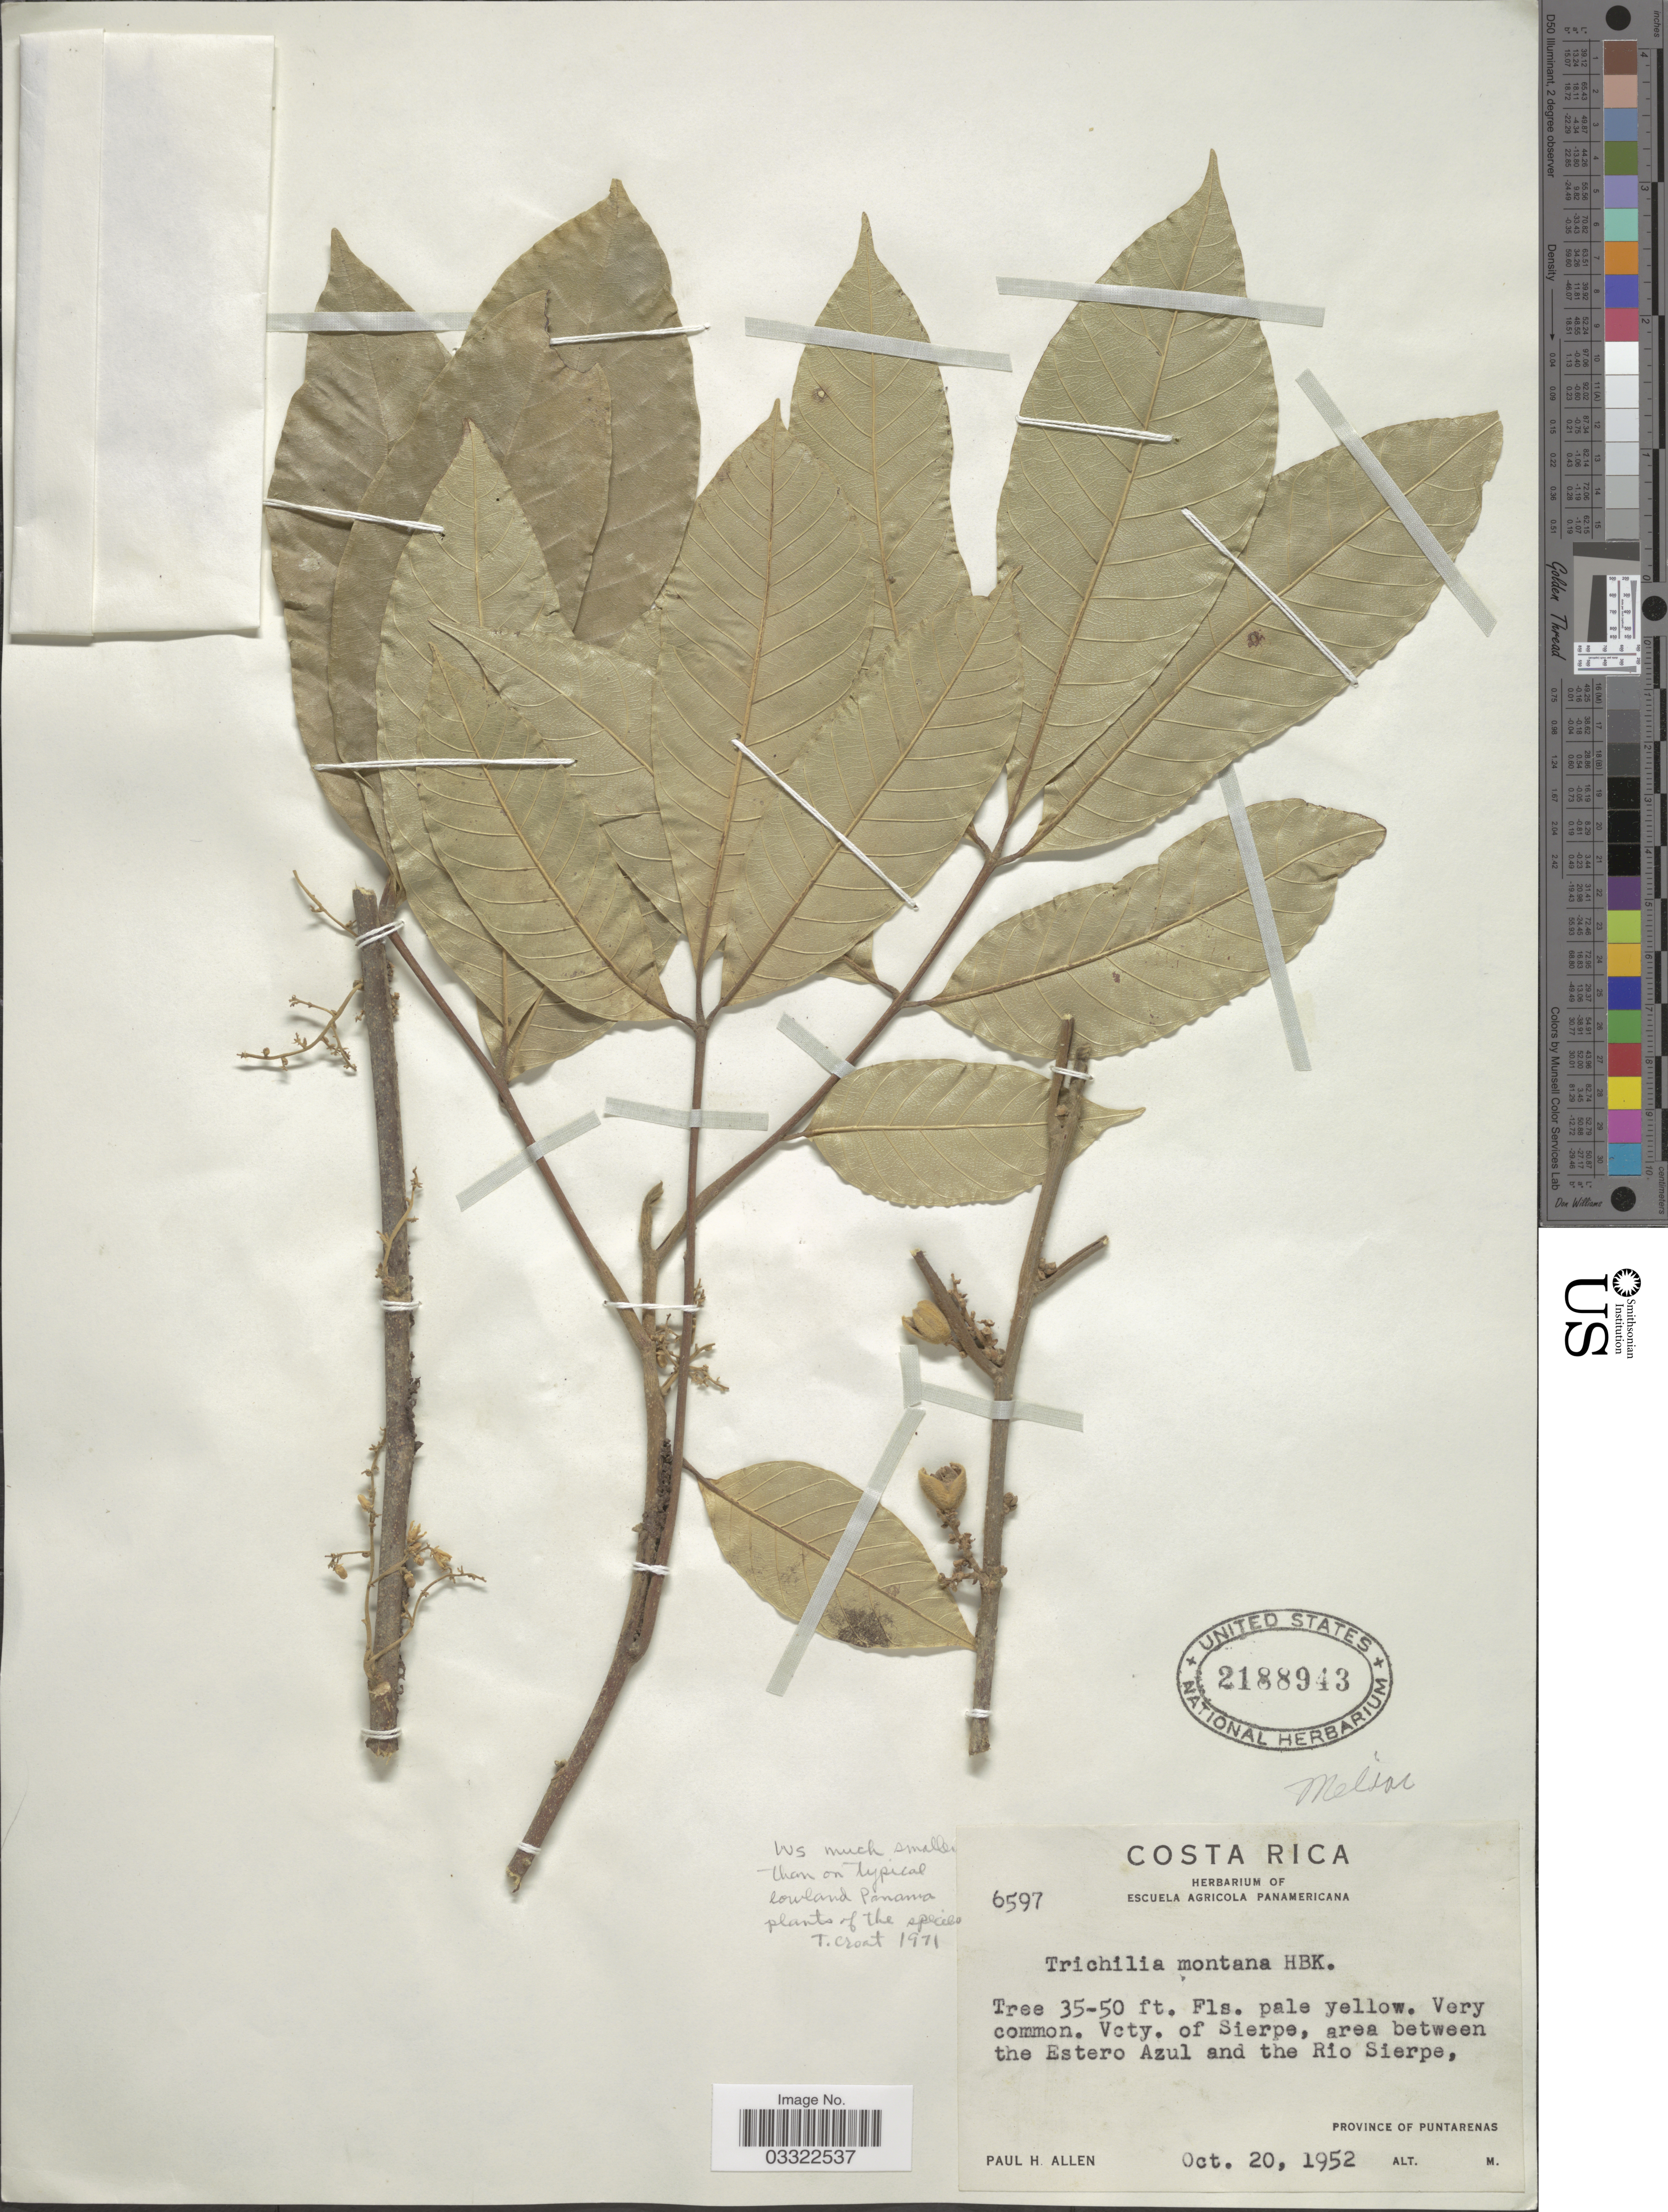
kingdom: Plantae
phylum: Tracheophyta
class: Magnoliopsida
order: Sapindales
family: Meliaceae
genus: Trichilia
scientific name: Trichilia montana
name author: Kunth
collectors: P. H. Allen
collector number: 6597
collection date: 1952-10-20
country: Costa Rica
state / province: Puntarenas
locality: Vcty. of Sierpe, area between the Estero Azul and the Rio Sierpe, Province of Puntarenas.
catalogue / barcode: US 2188943